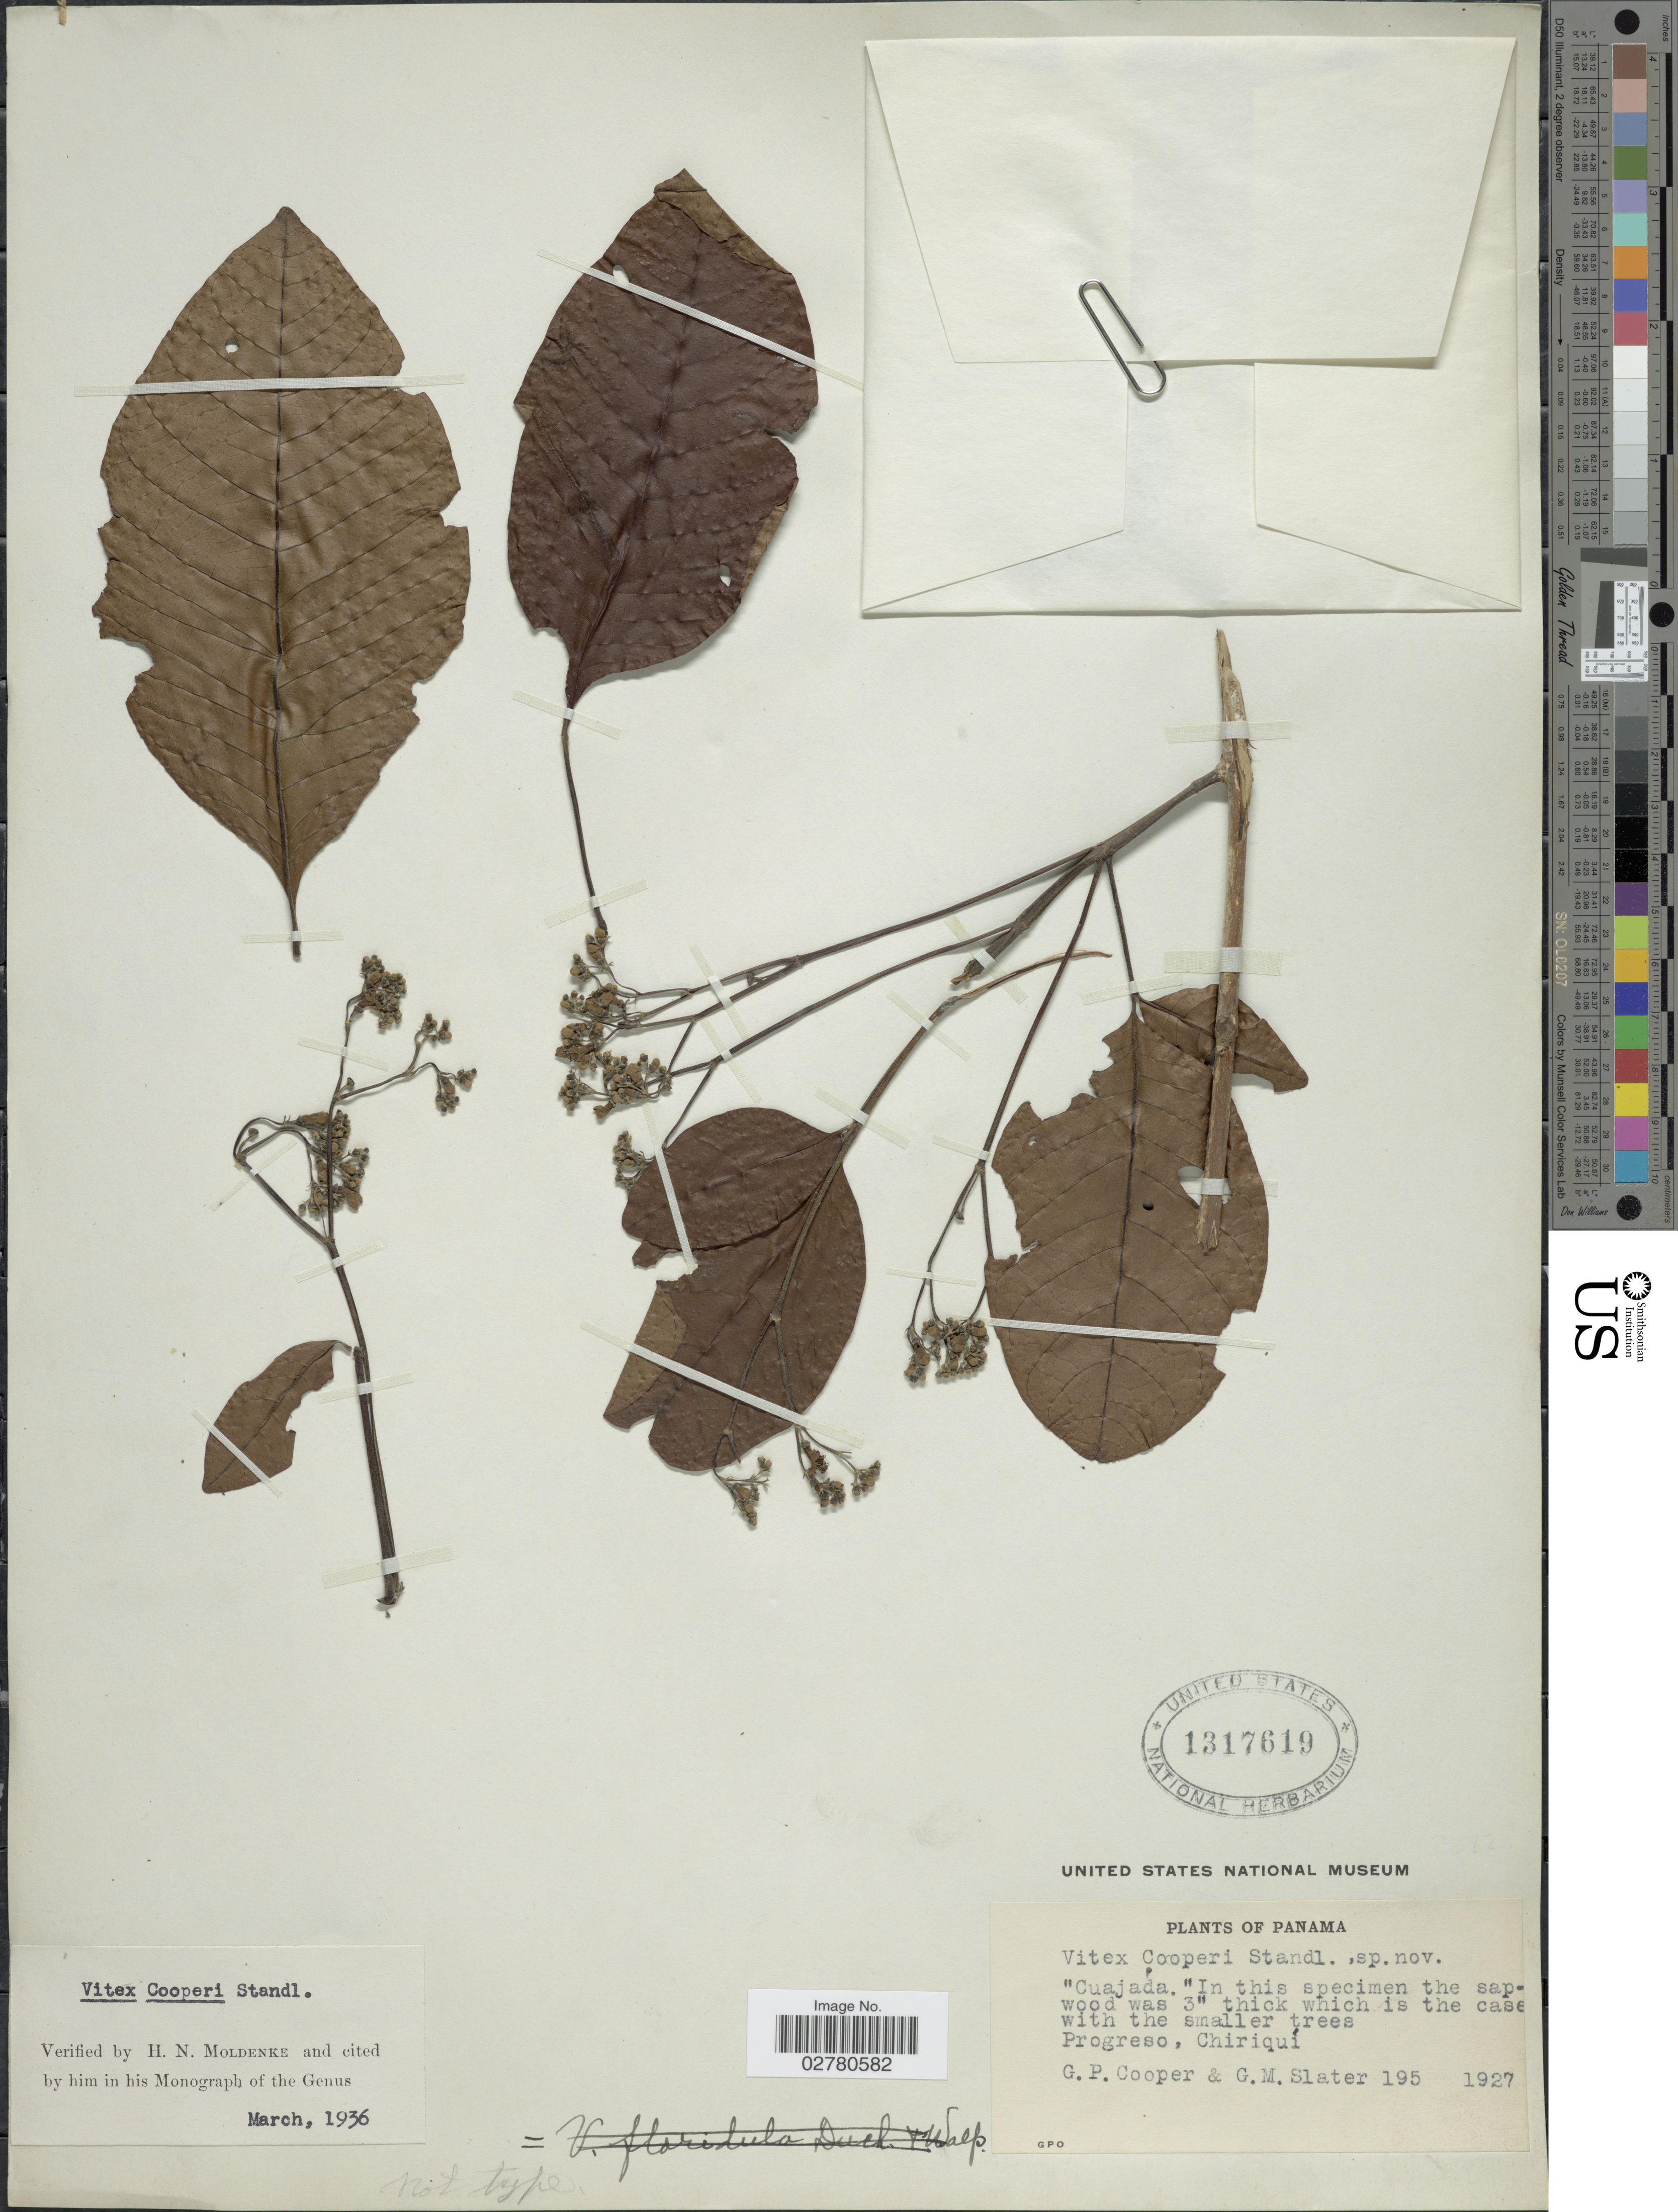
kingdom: Plantae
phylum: Tracheophyta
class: Magnoliopsida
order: Lamiales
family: Lamiaceae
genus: Vitex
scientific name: Vitex cooperi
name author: Standl.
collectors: G. Cooper & G. Slater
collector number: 195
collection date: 1927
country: Panama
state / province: Chiriqui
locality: Progreso.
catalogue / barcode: US 1317619